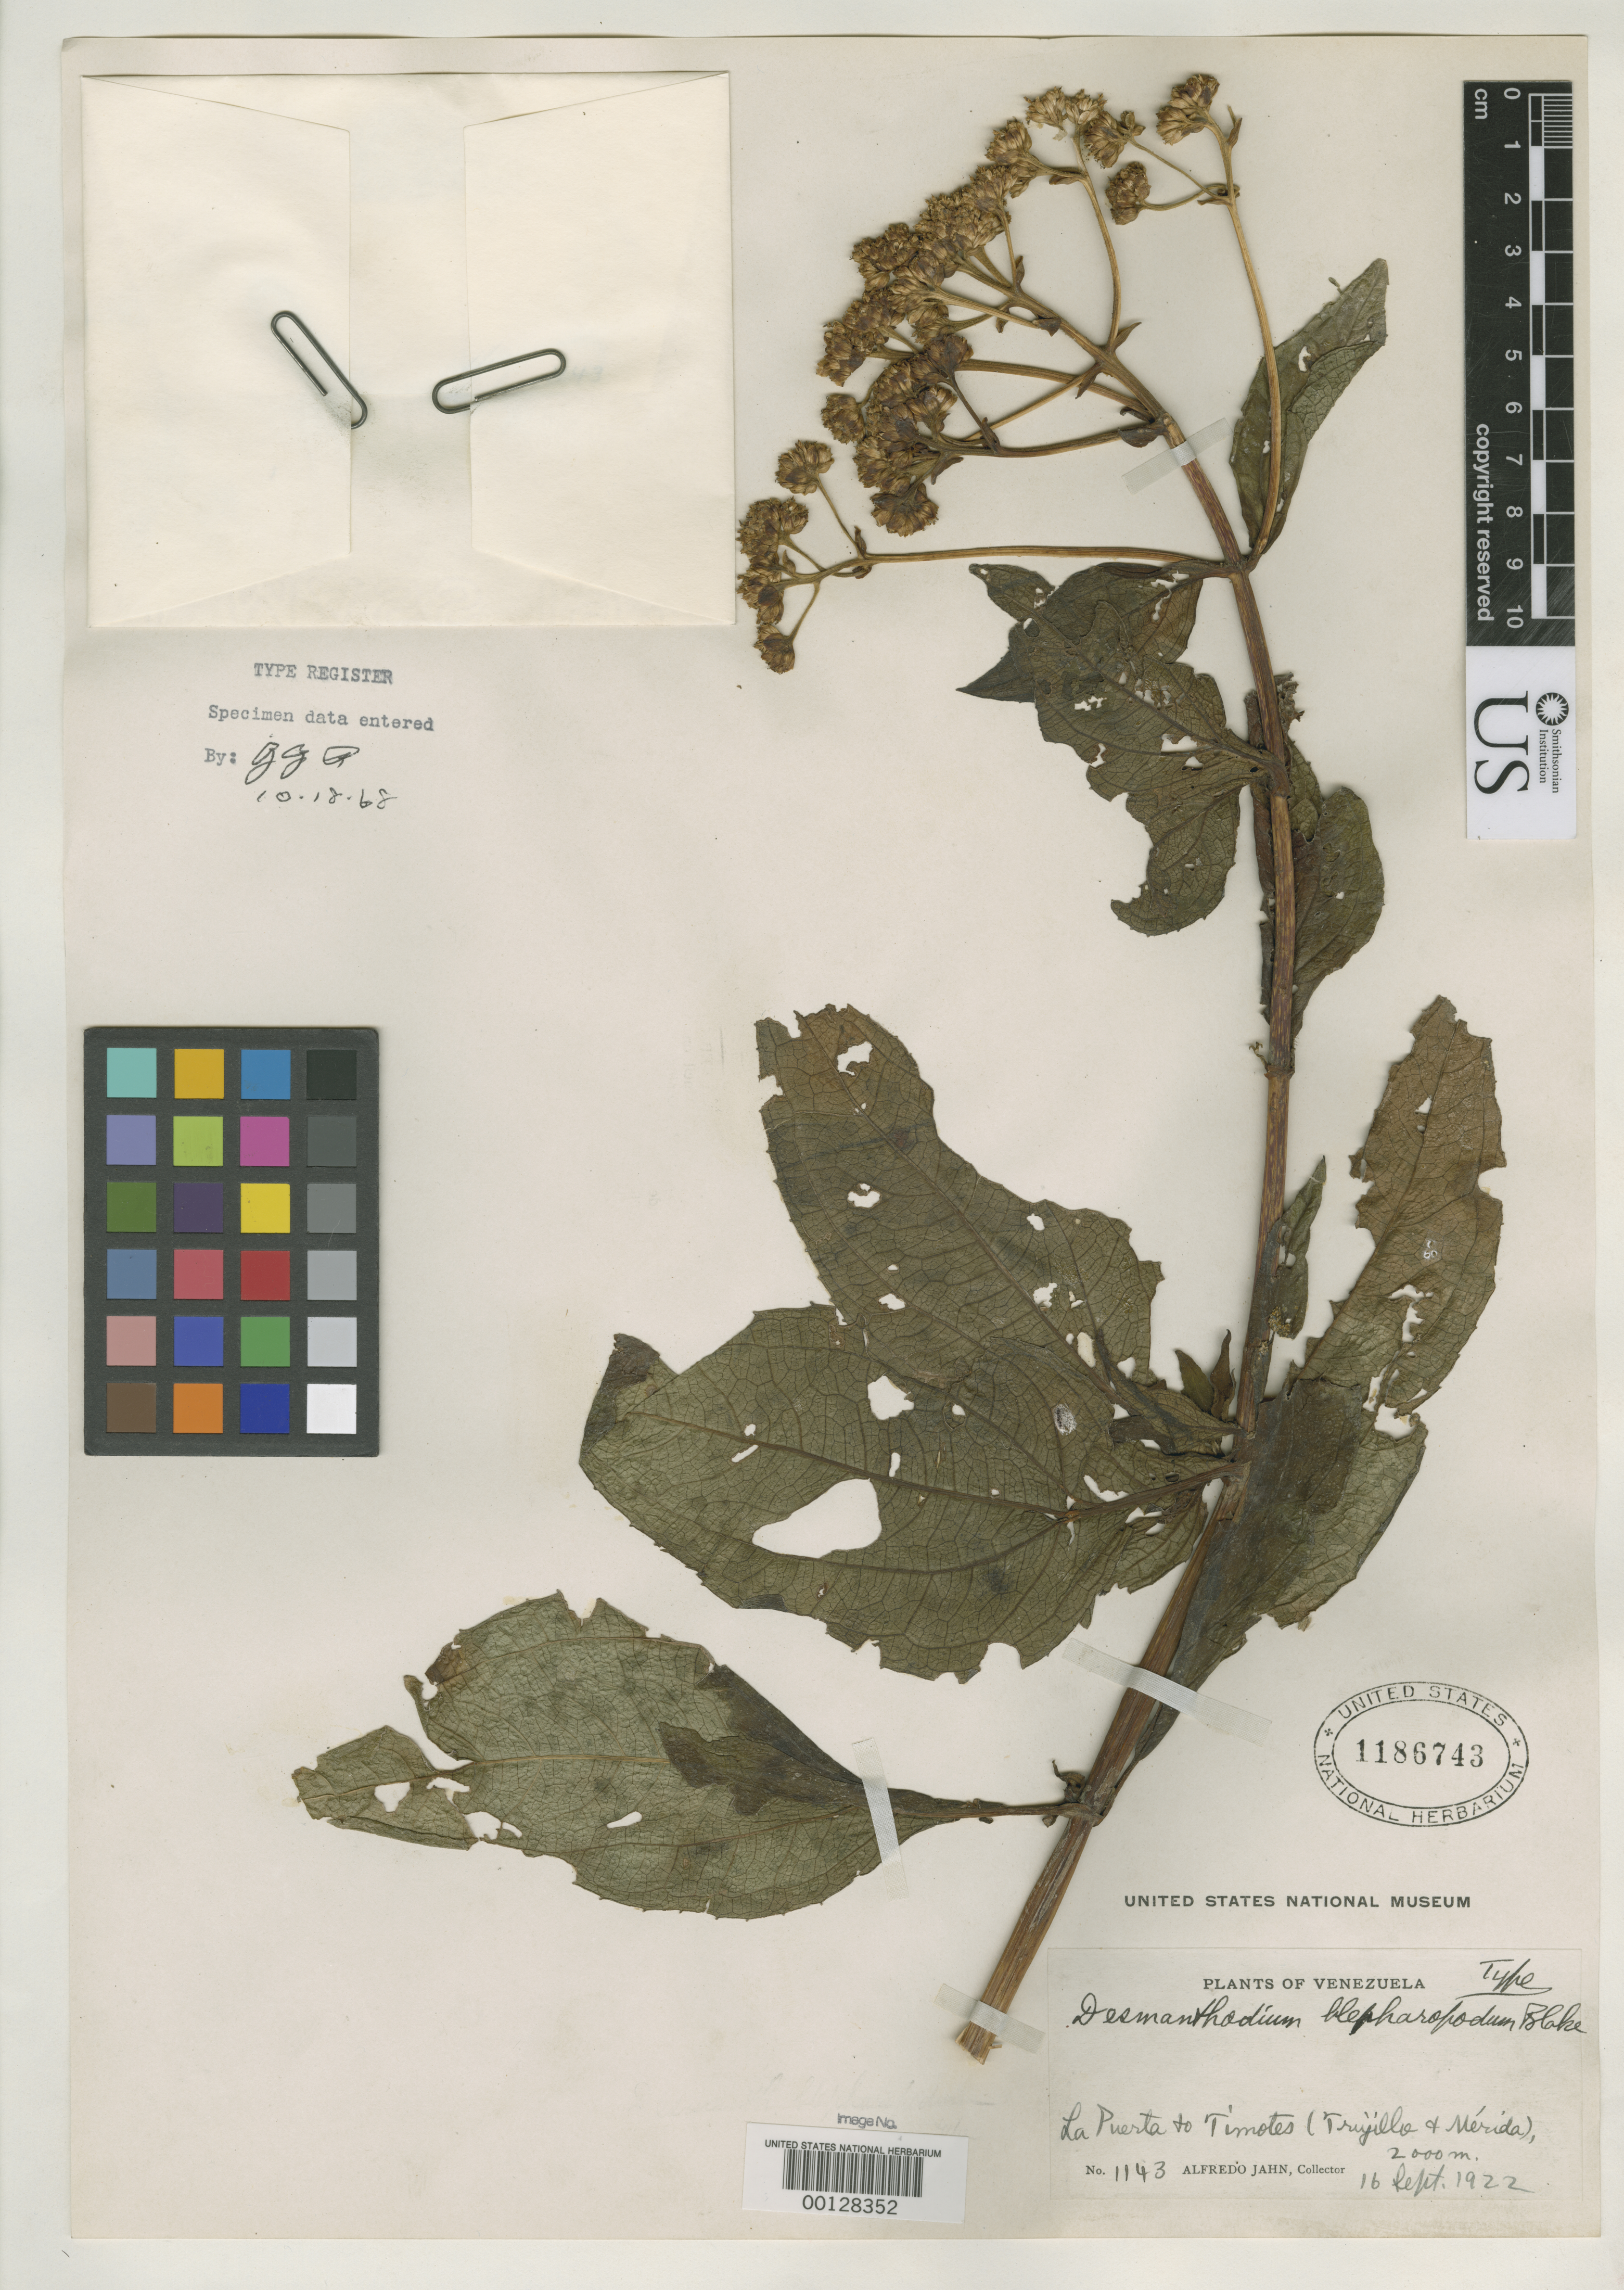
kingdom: Plantae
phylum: Tracheophyta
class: Magnoliopsida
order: Asterales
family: Asteraceae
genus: Desmanthodium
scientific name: Desmanthodium blepharopodum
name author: S.F. Blake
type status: Holotype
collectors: A. Jahn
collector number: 1143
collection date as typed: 16 Sep 1922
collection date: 1922-09-16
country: Venezuela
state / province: Mérida / Trujillo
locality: Between La Puerta and Timotes.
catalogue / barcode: US 1186743